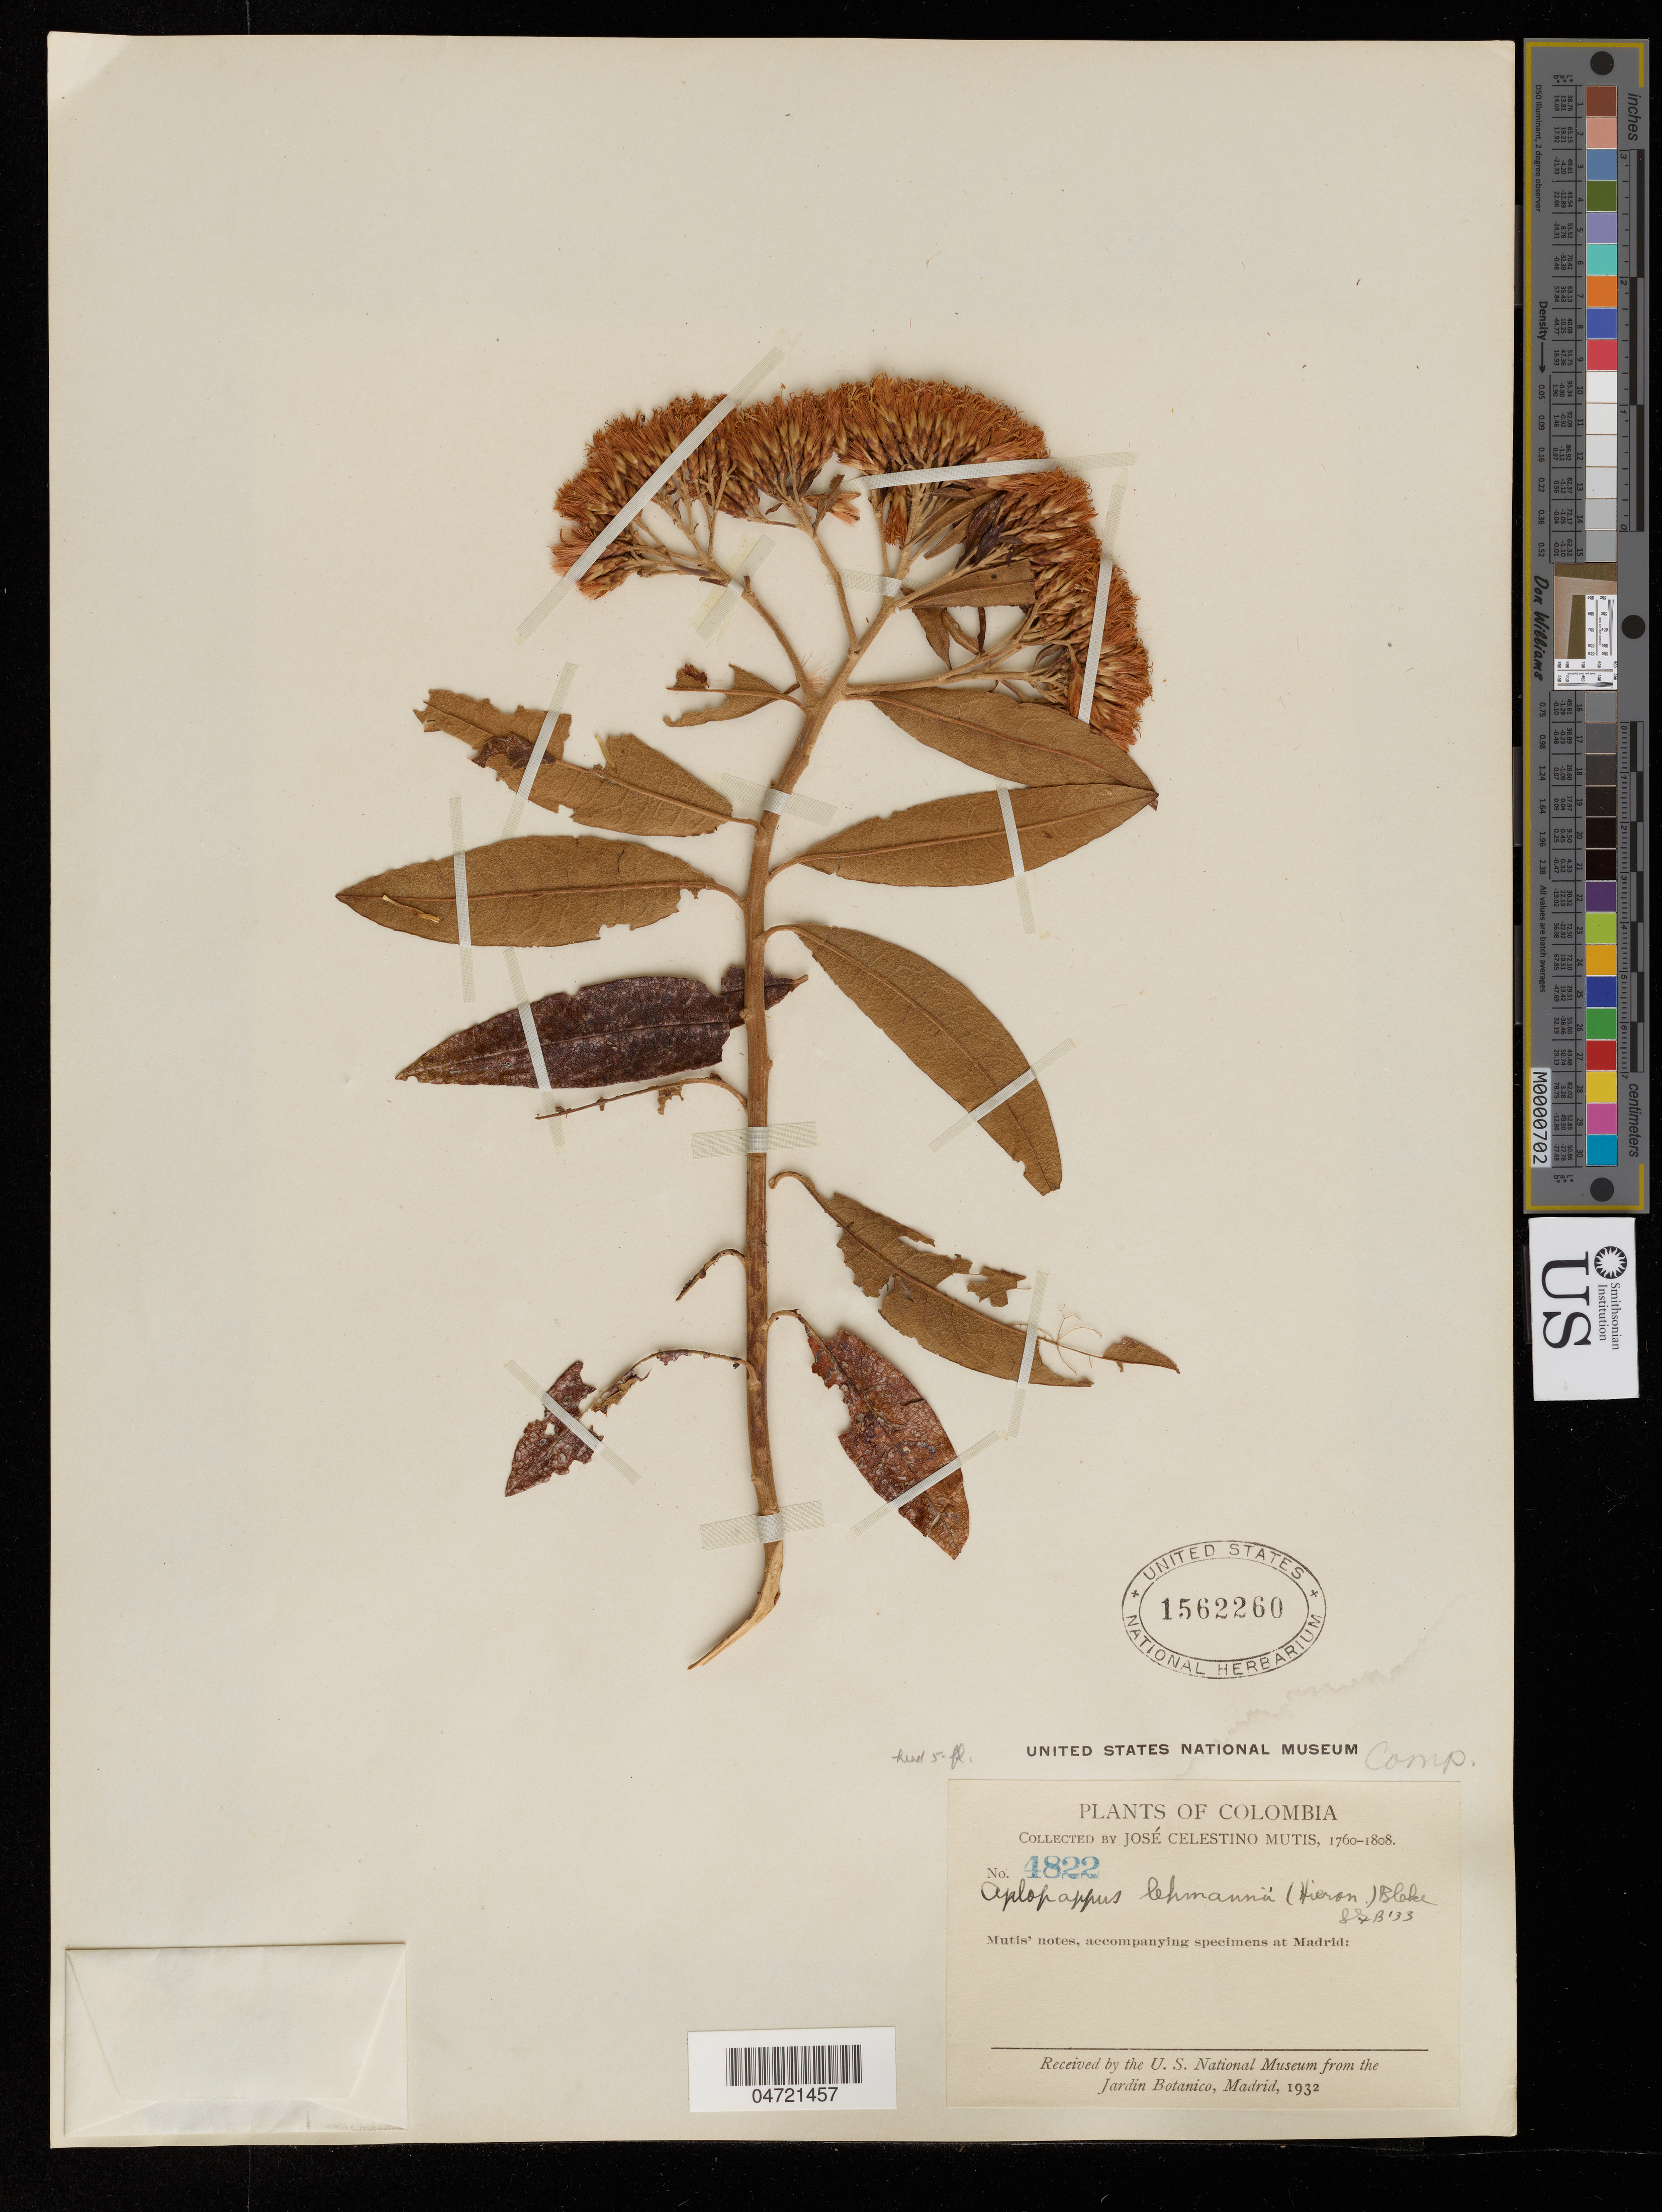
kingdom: Plantae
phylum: Tracheophyta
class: Magnoliopsida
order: Asterales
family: Asteraceae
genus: Llerasia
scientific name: Llerasia lindenii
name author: Triana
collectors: J. C. B. Mutis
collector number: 4822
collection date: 1760/1808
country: Colombia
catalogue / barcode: US 1562260